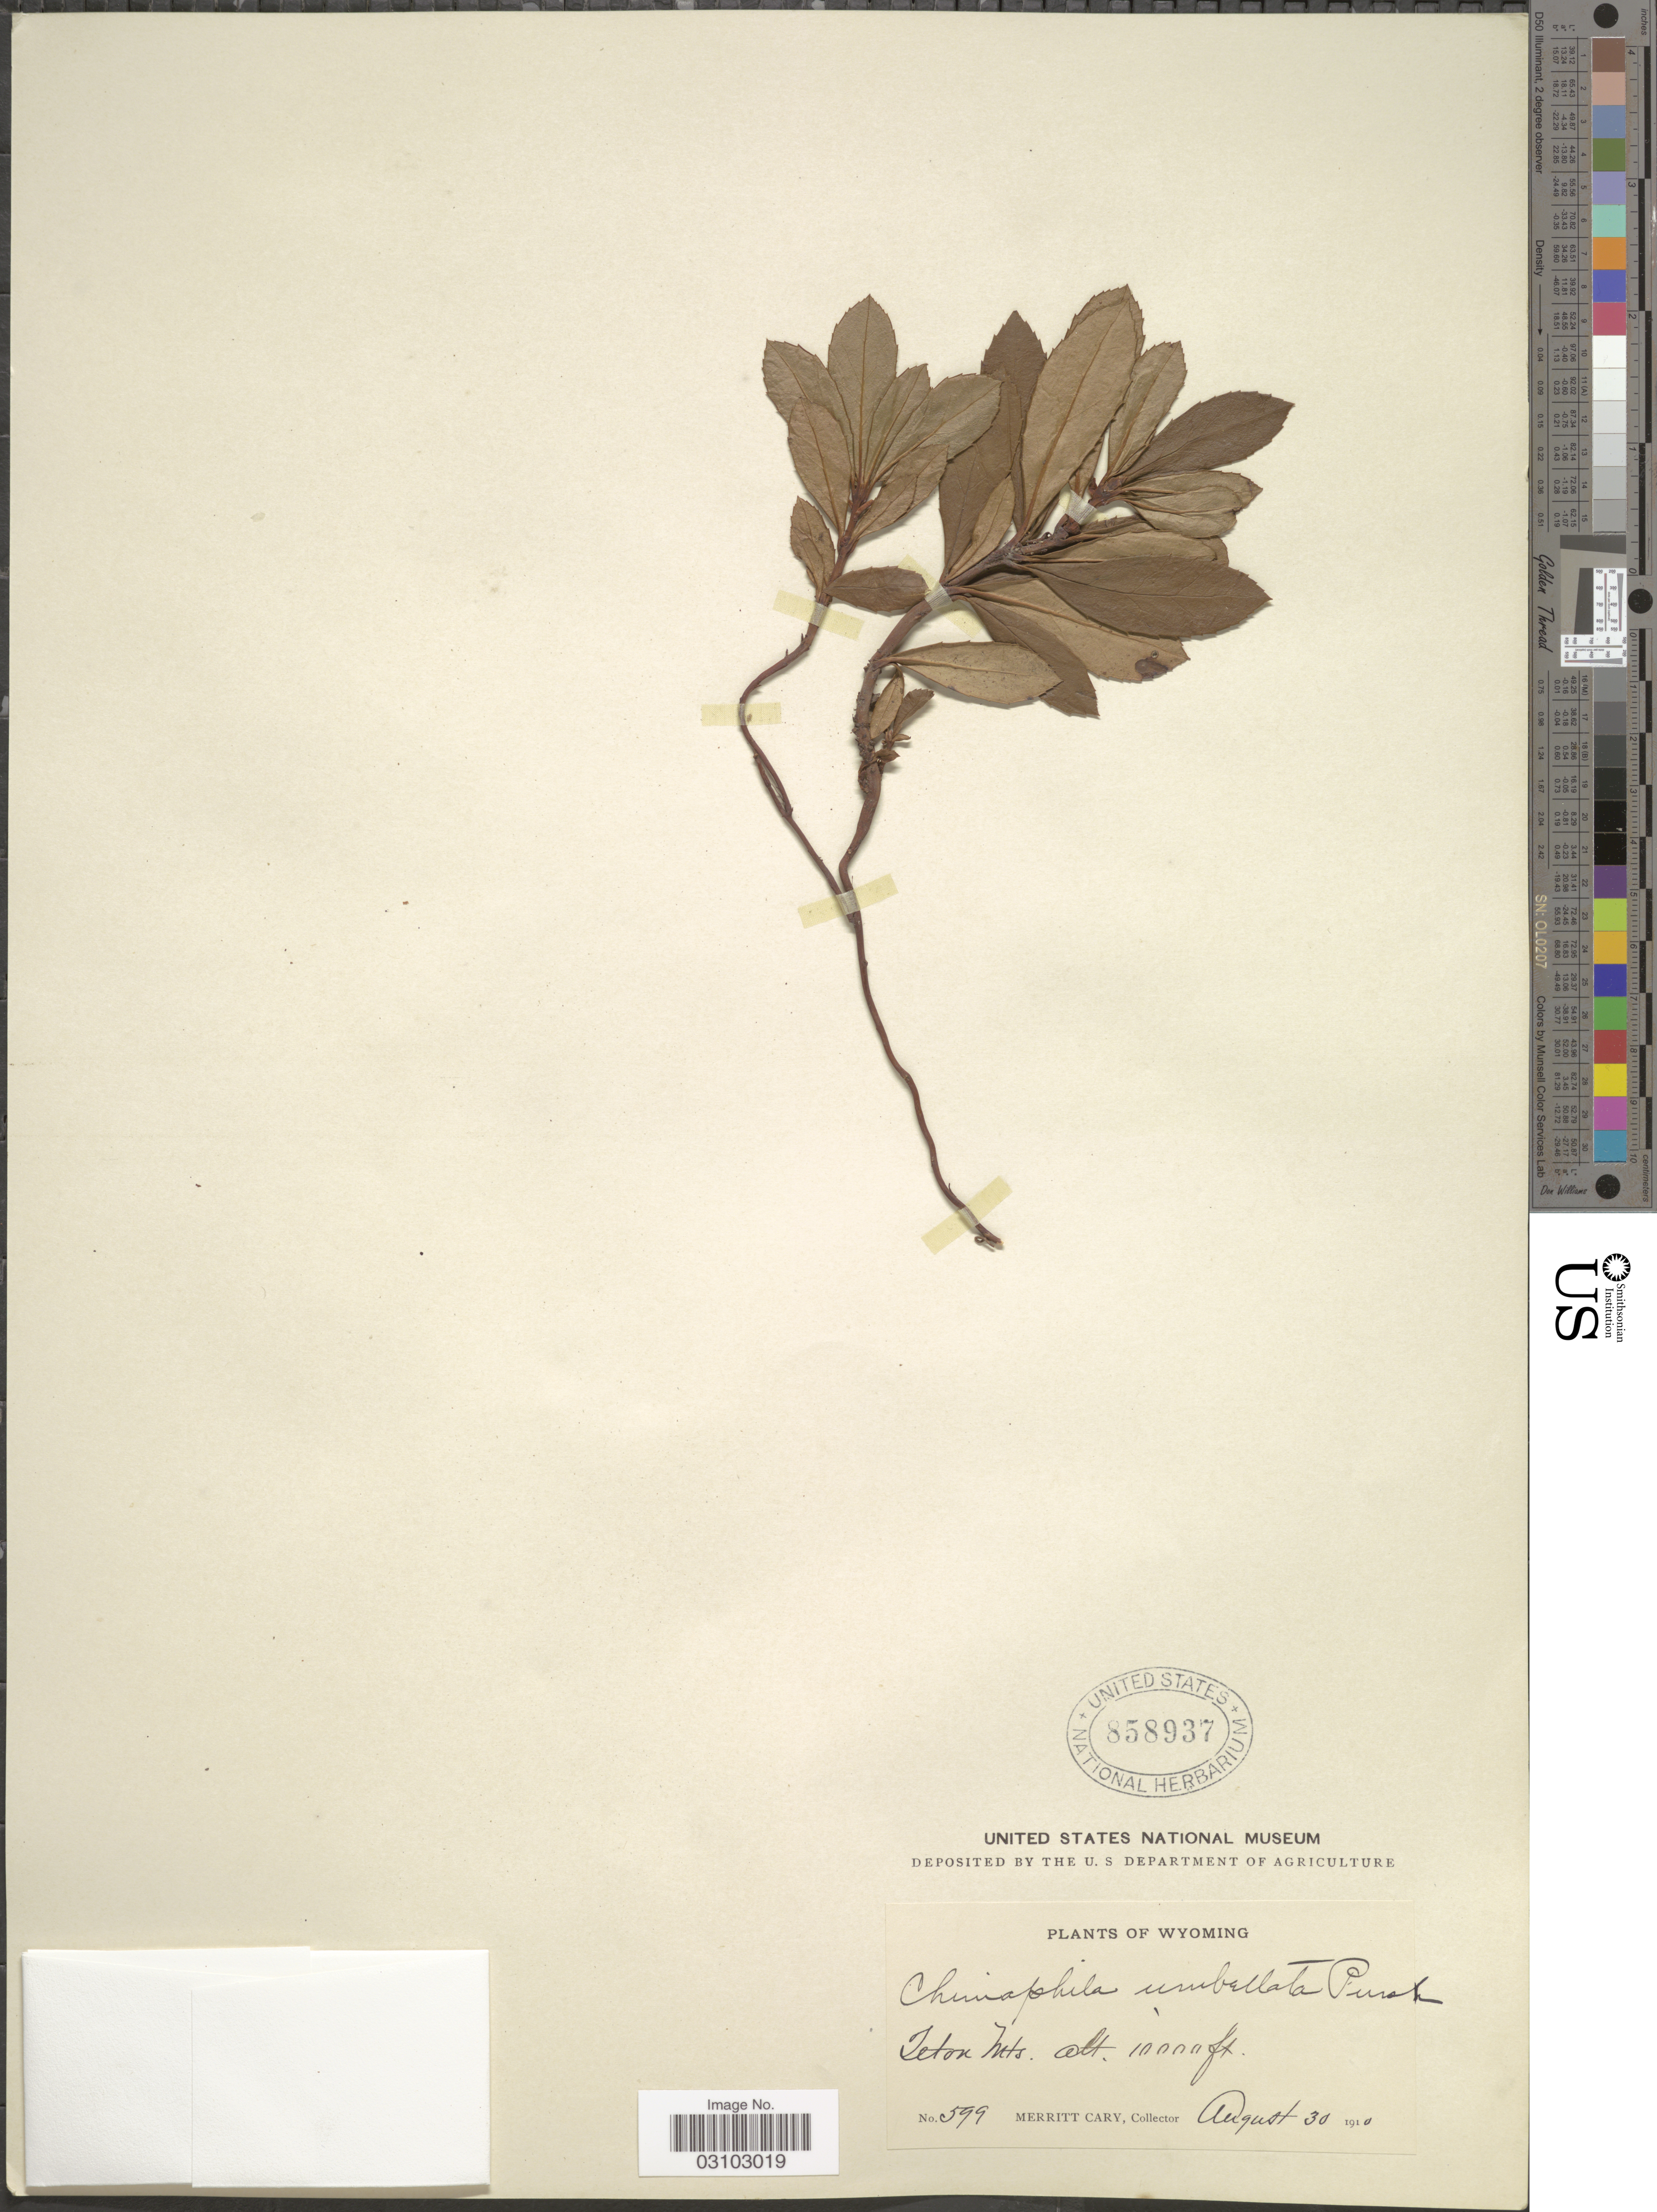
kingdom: Plantae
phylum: Tracheophyta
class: Magnoliopsida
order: Ericales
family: Ericaceae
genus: Chimaphila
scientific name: Chimaphila umbellata subsp. occidentalis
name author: (Rydb.) Hultén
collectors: C. Merritt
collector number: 599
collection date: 1910-08-30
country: United States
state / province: Wyoming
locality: Teton Mts.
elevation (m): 3048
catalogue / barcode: US 858937